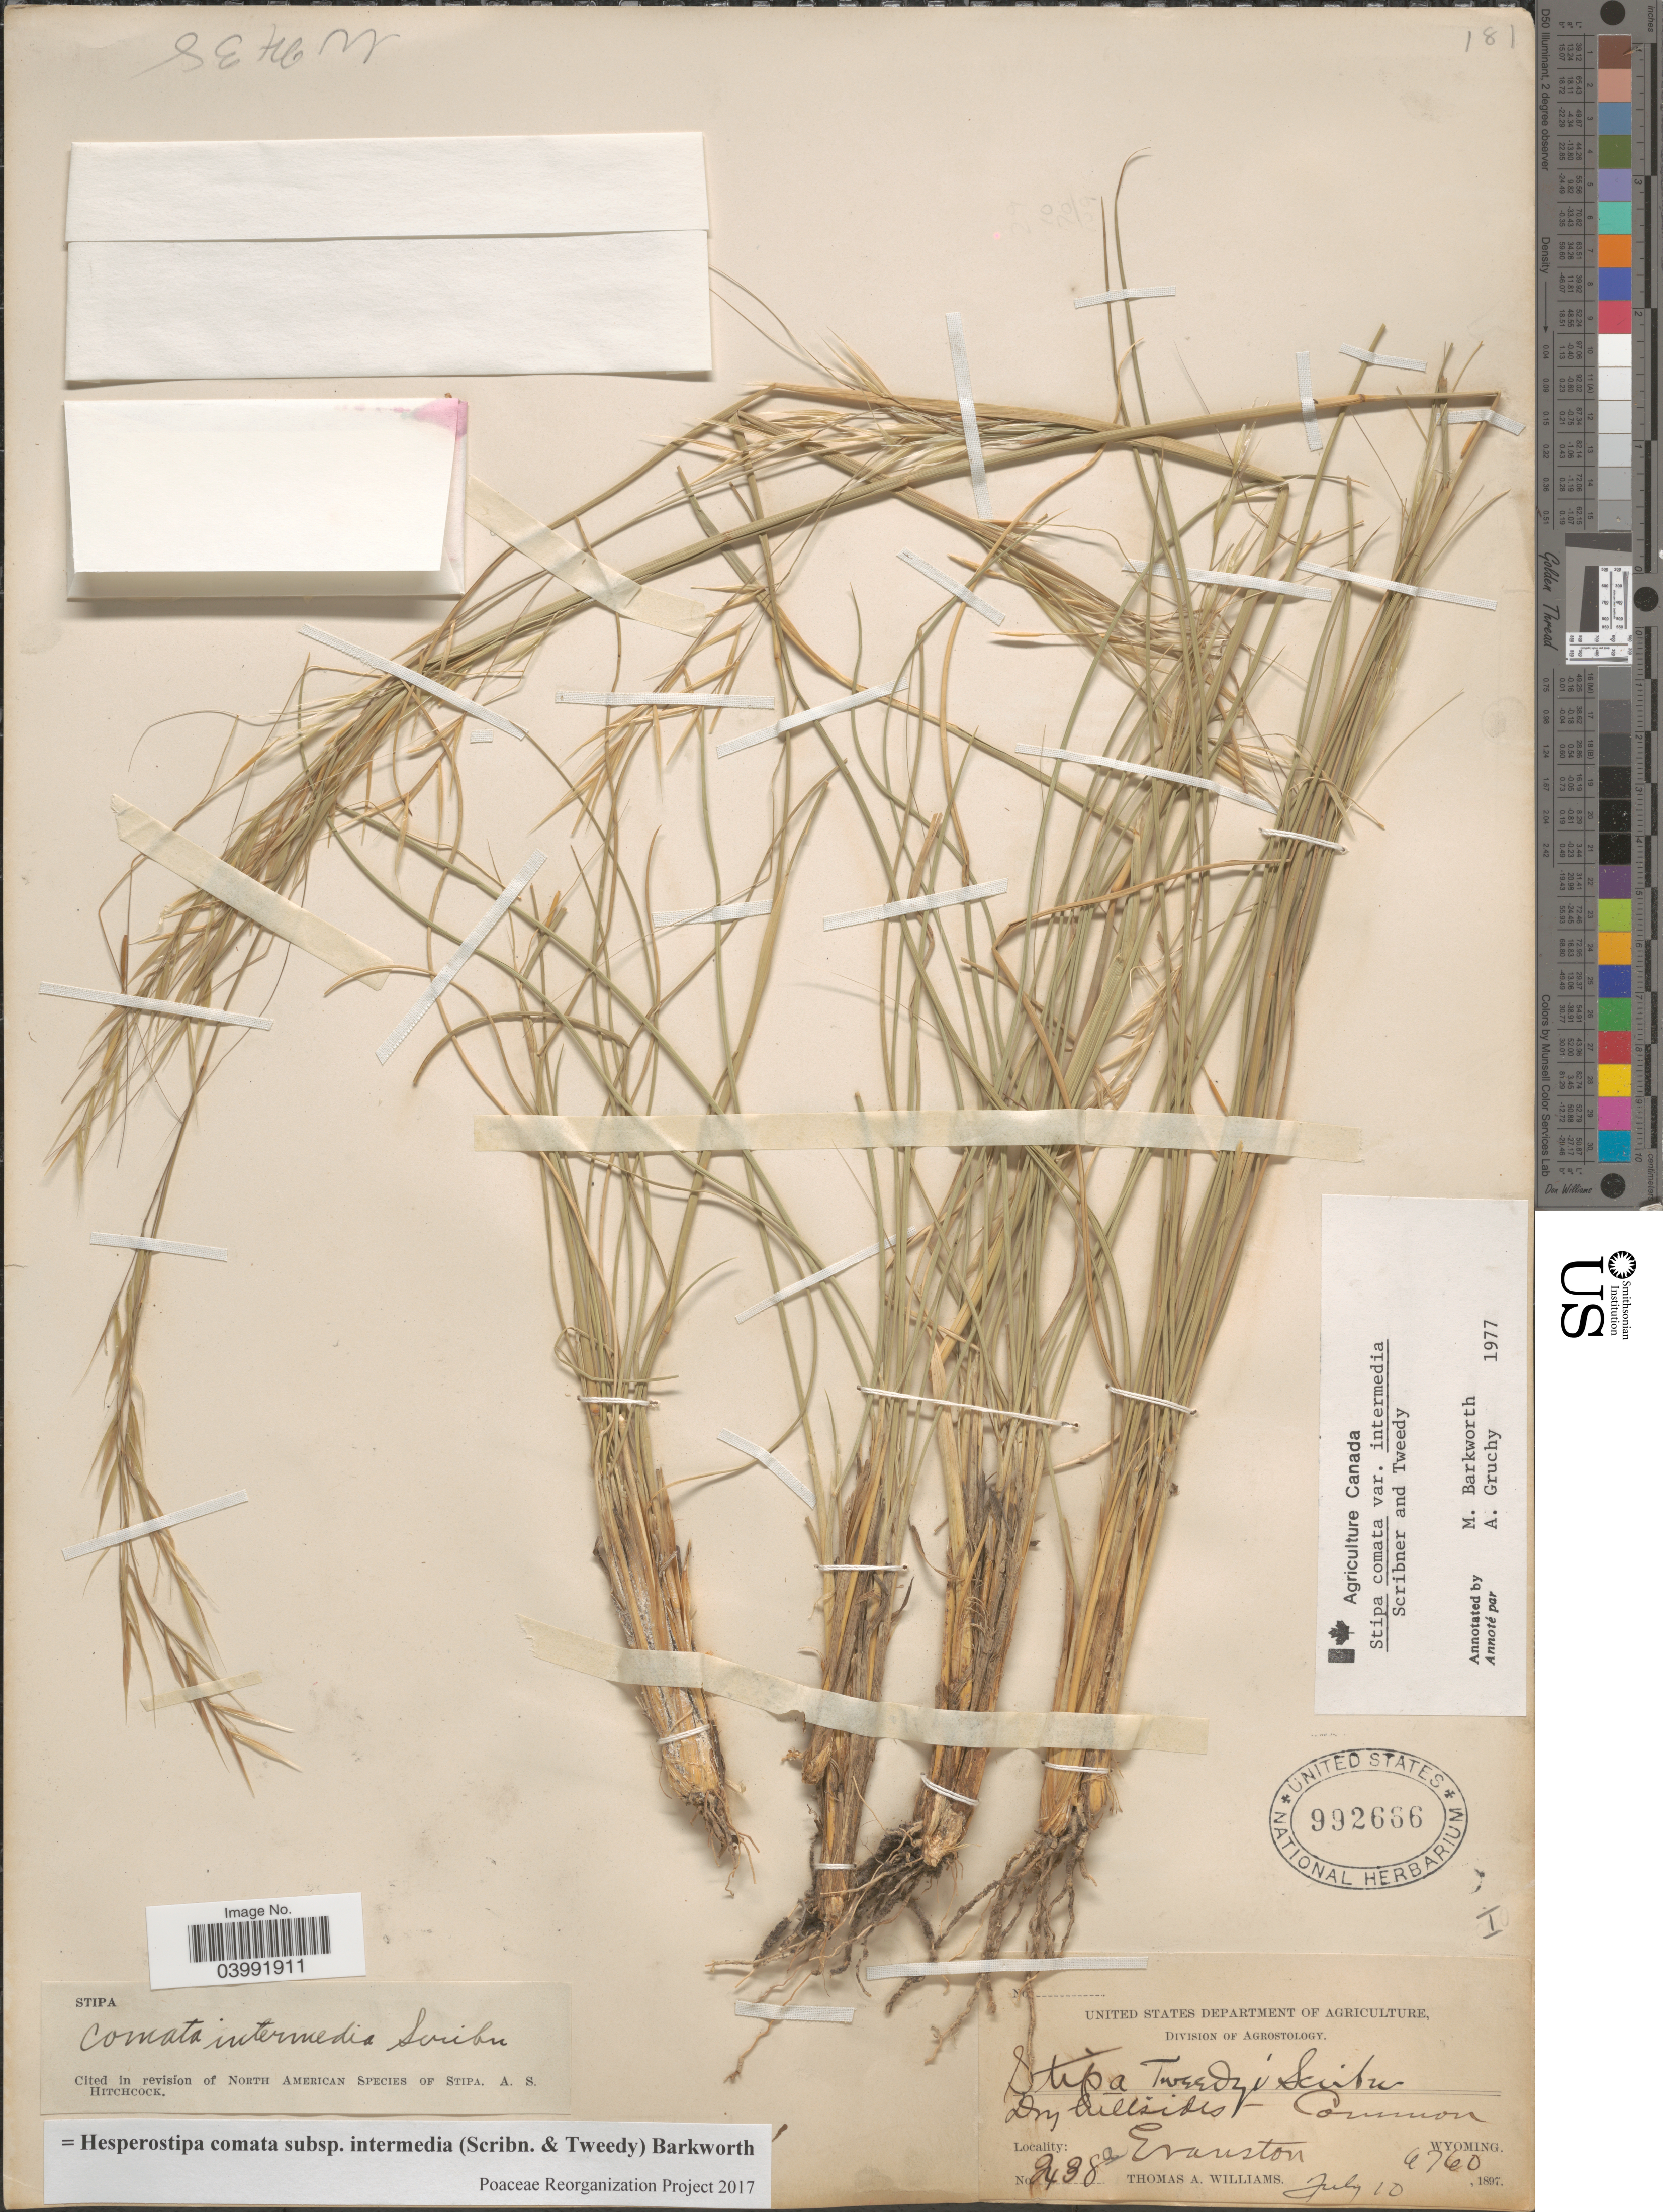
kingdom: Plantae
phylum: Tracheophyta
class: Liliopsida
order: Poales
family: Poaceae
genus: Hesperostipa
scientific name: Hesperostipa comata subsp. intermedia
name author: (Scribn. & Tweedy) Barkworth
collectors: T. A. Williams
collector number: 2438a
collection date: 1897-07-10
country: United States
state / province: Wyoming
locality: Dry hillsides. Evanston.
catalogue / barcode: US 992666